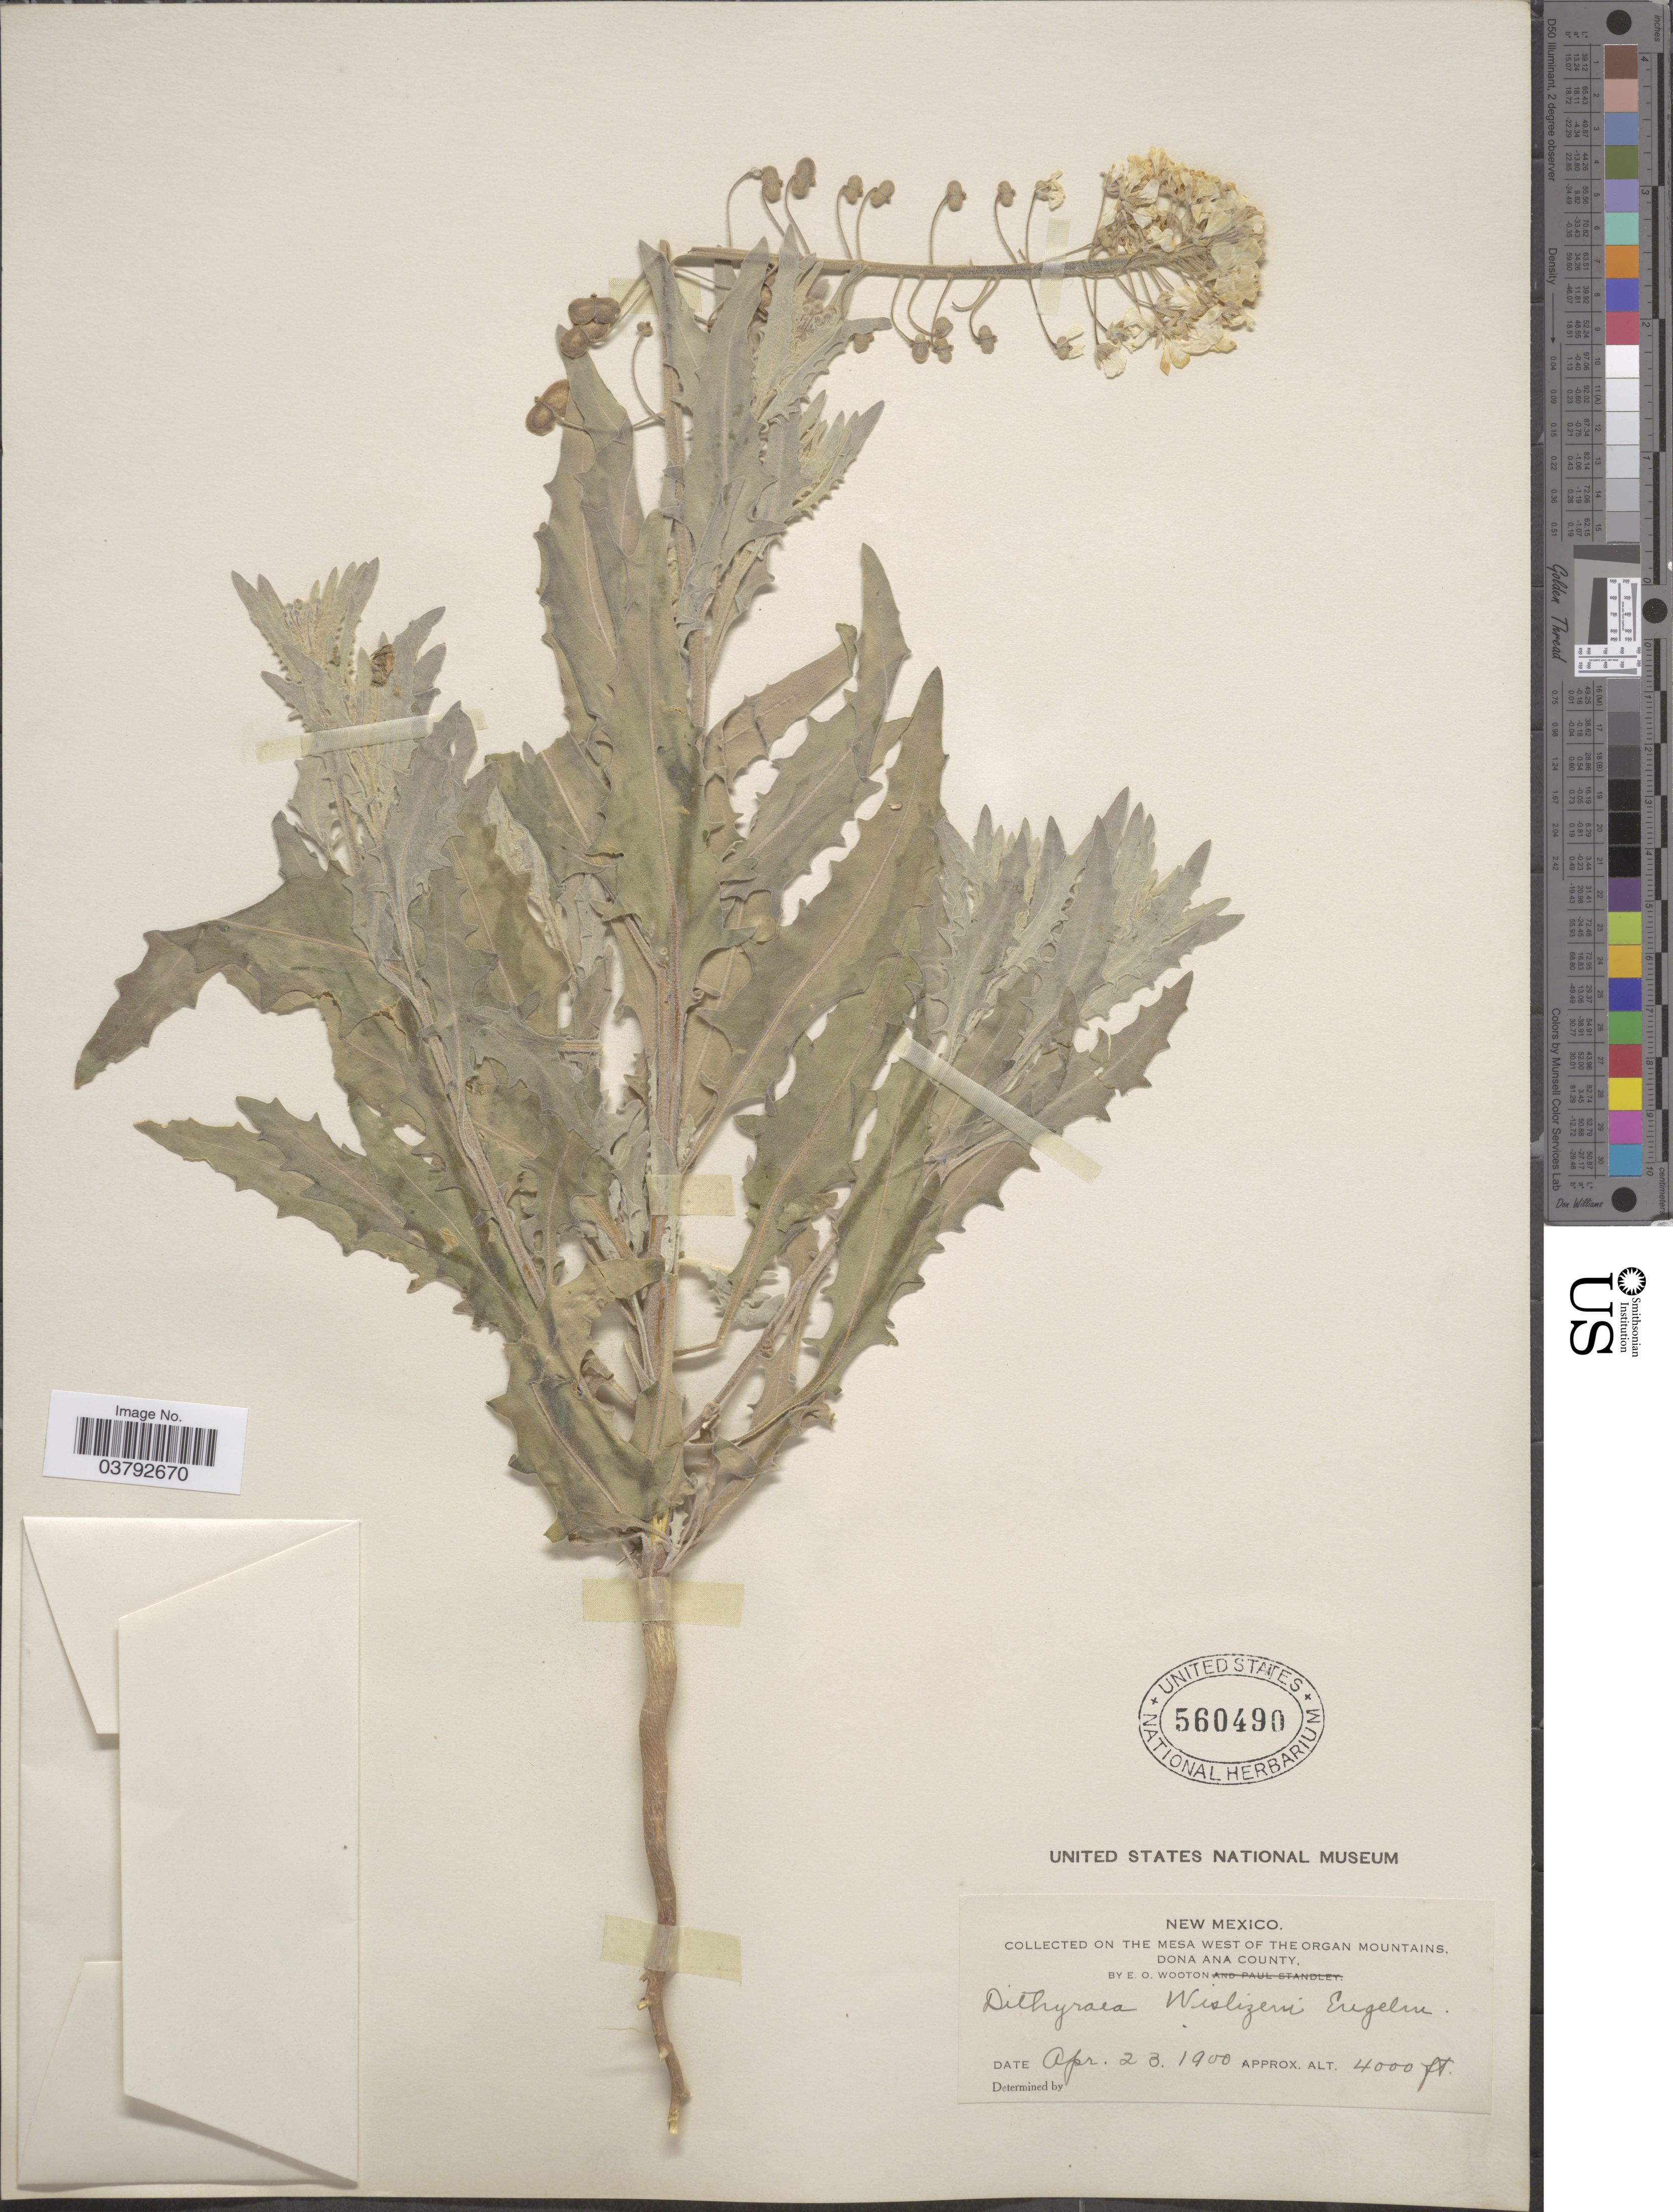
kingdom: Plantae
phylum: Tracheophyta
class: Magnoliopsida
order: Brassicales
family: Brassicaceae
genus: Dithyrea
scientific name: Dithyrea wislizeni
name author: Engelm.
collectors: E. O. Wooton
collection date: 1900-04-23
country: United States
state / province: New Mexico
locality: The Mesa west of the Organ Mountains, Dona Ana County.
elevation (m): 1219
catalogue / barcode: US 560490